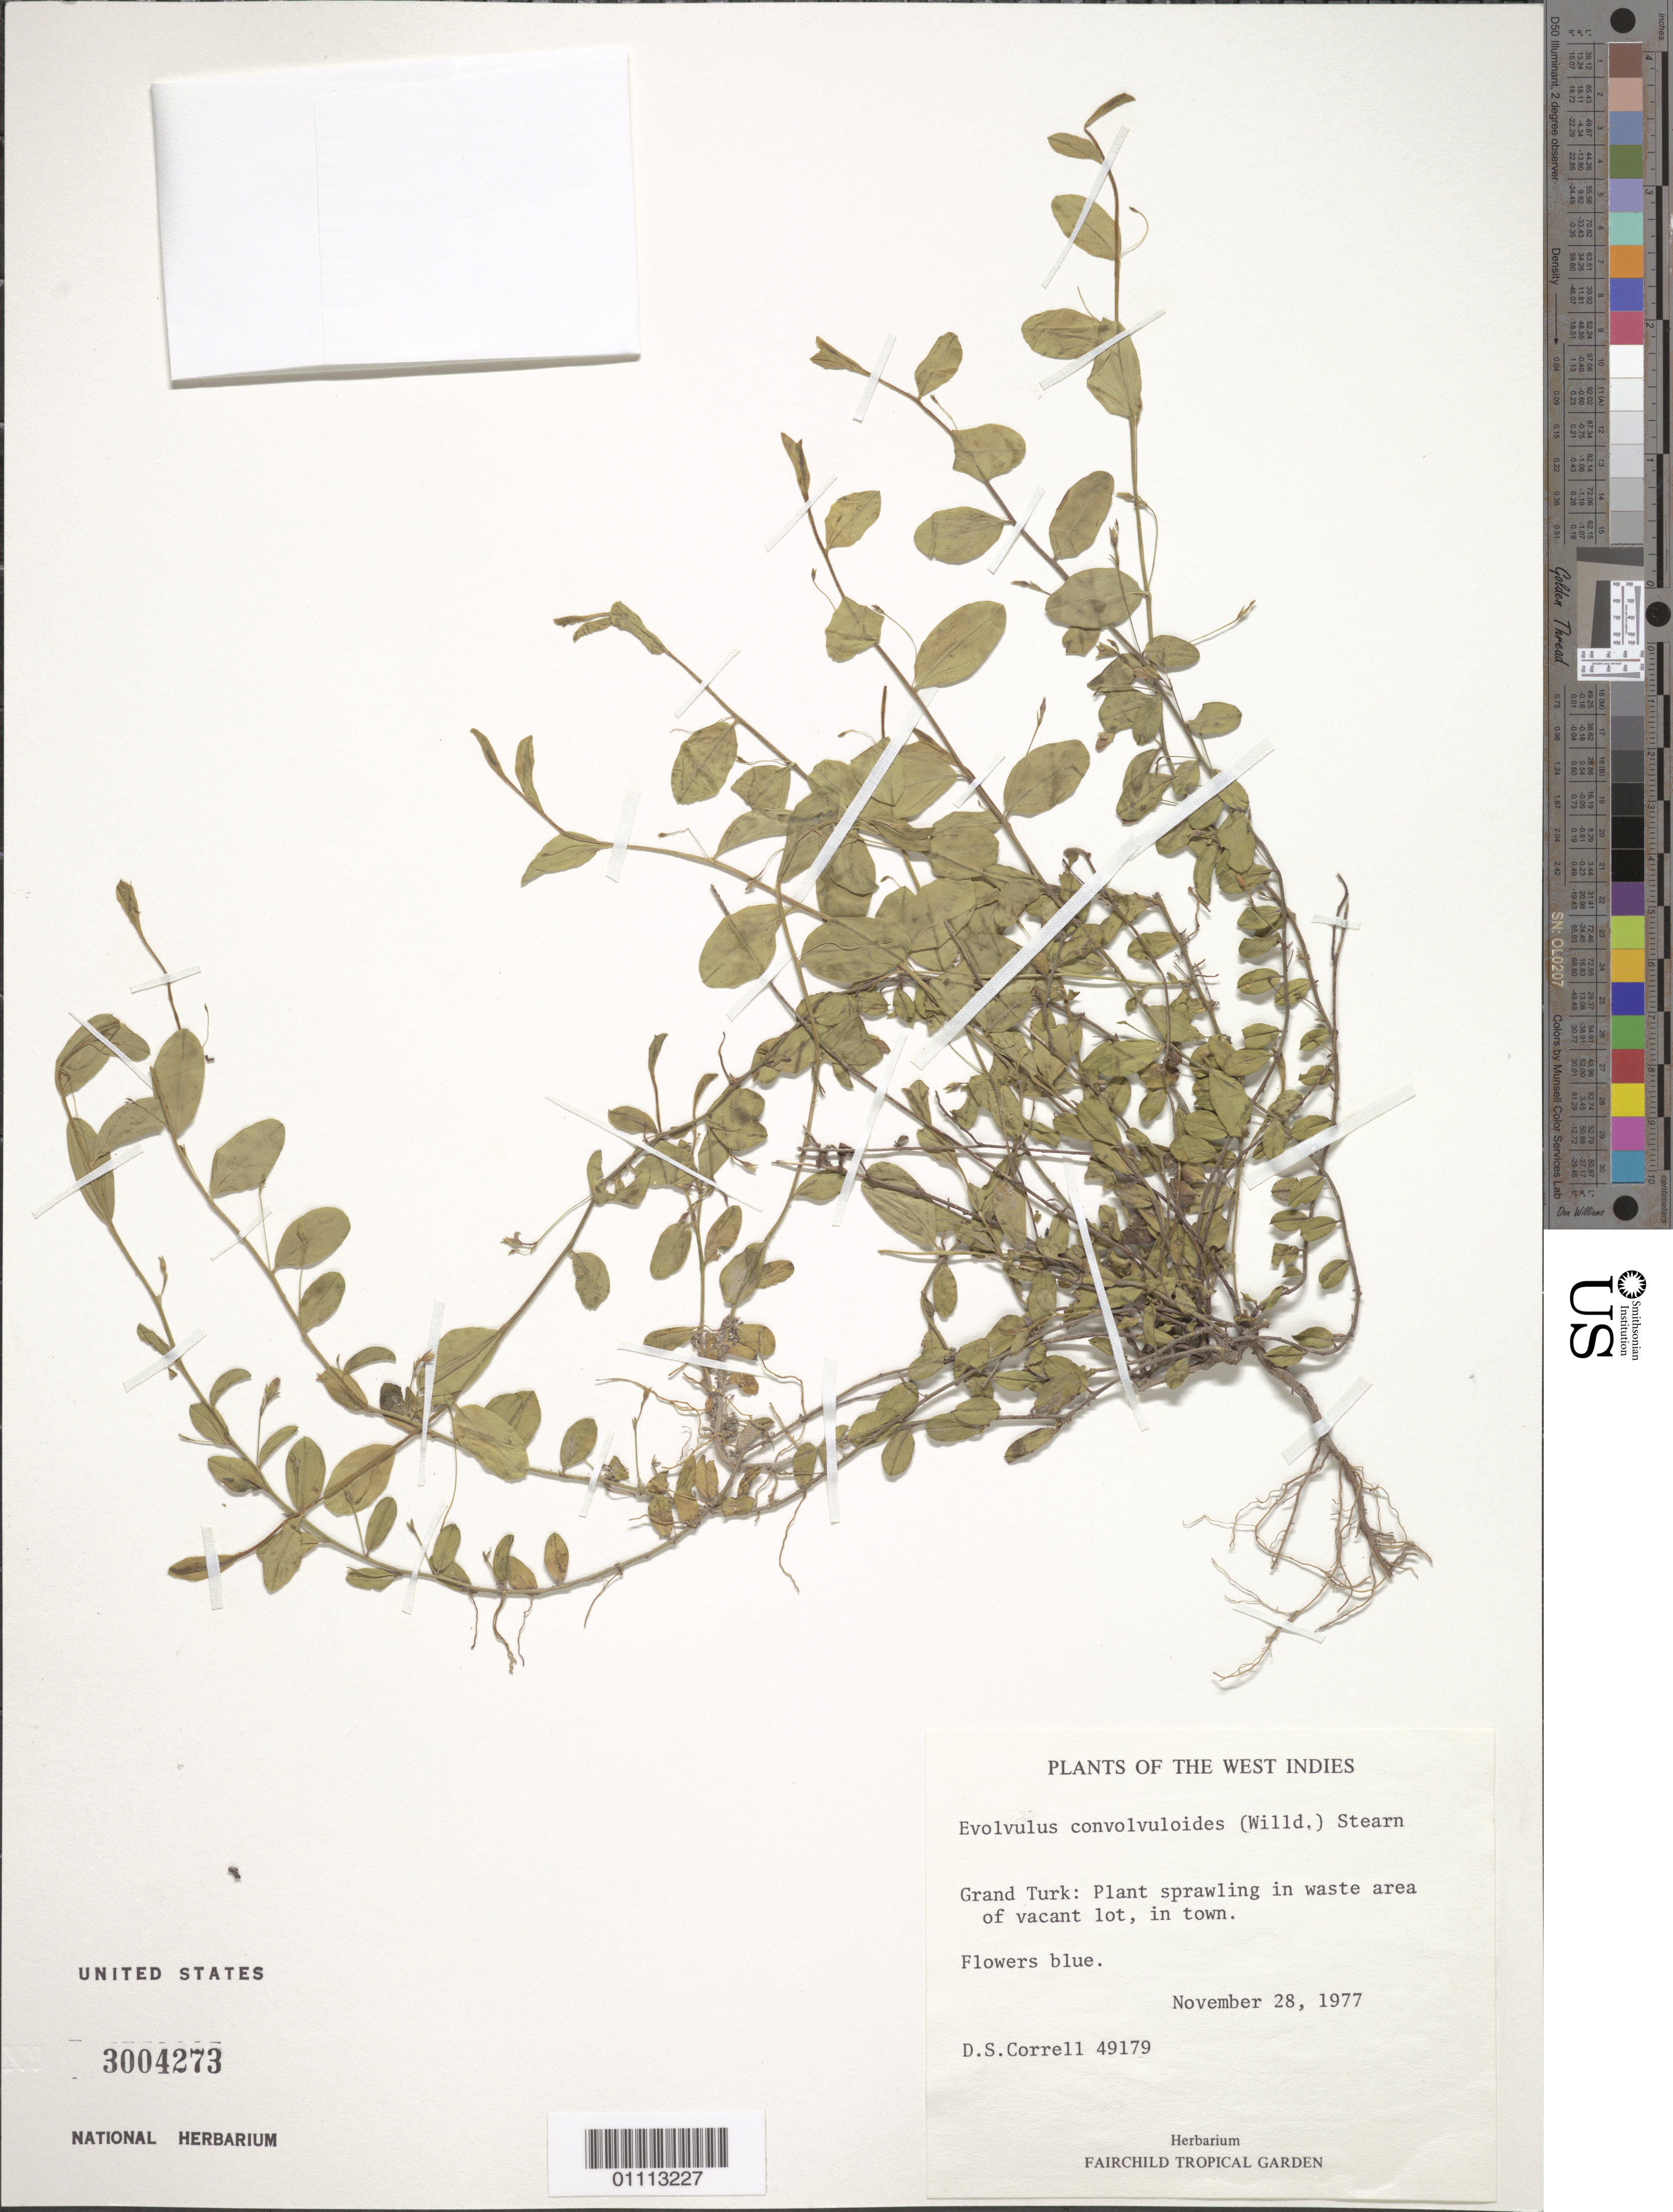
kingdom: Plantae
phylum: Tracheophyta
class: Magnoliopsida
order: Solanales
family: Convolvulaceae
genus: Evolvulus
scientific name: Evolvulus convolvuloides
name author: (Willd. ex Schult.) Stearn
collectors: D. S. Correll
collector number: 49179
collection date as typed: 28 Nov 1977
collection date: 1977-11-28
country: Turks and Caicos Islands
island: Grand Turk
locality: Plant sprawling in waste area of vacant lot, in town.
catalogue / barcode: US 3004273